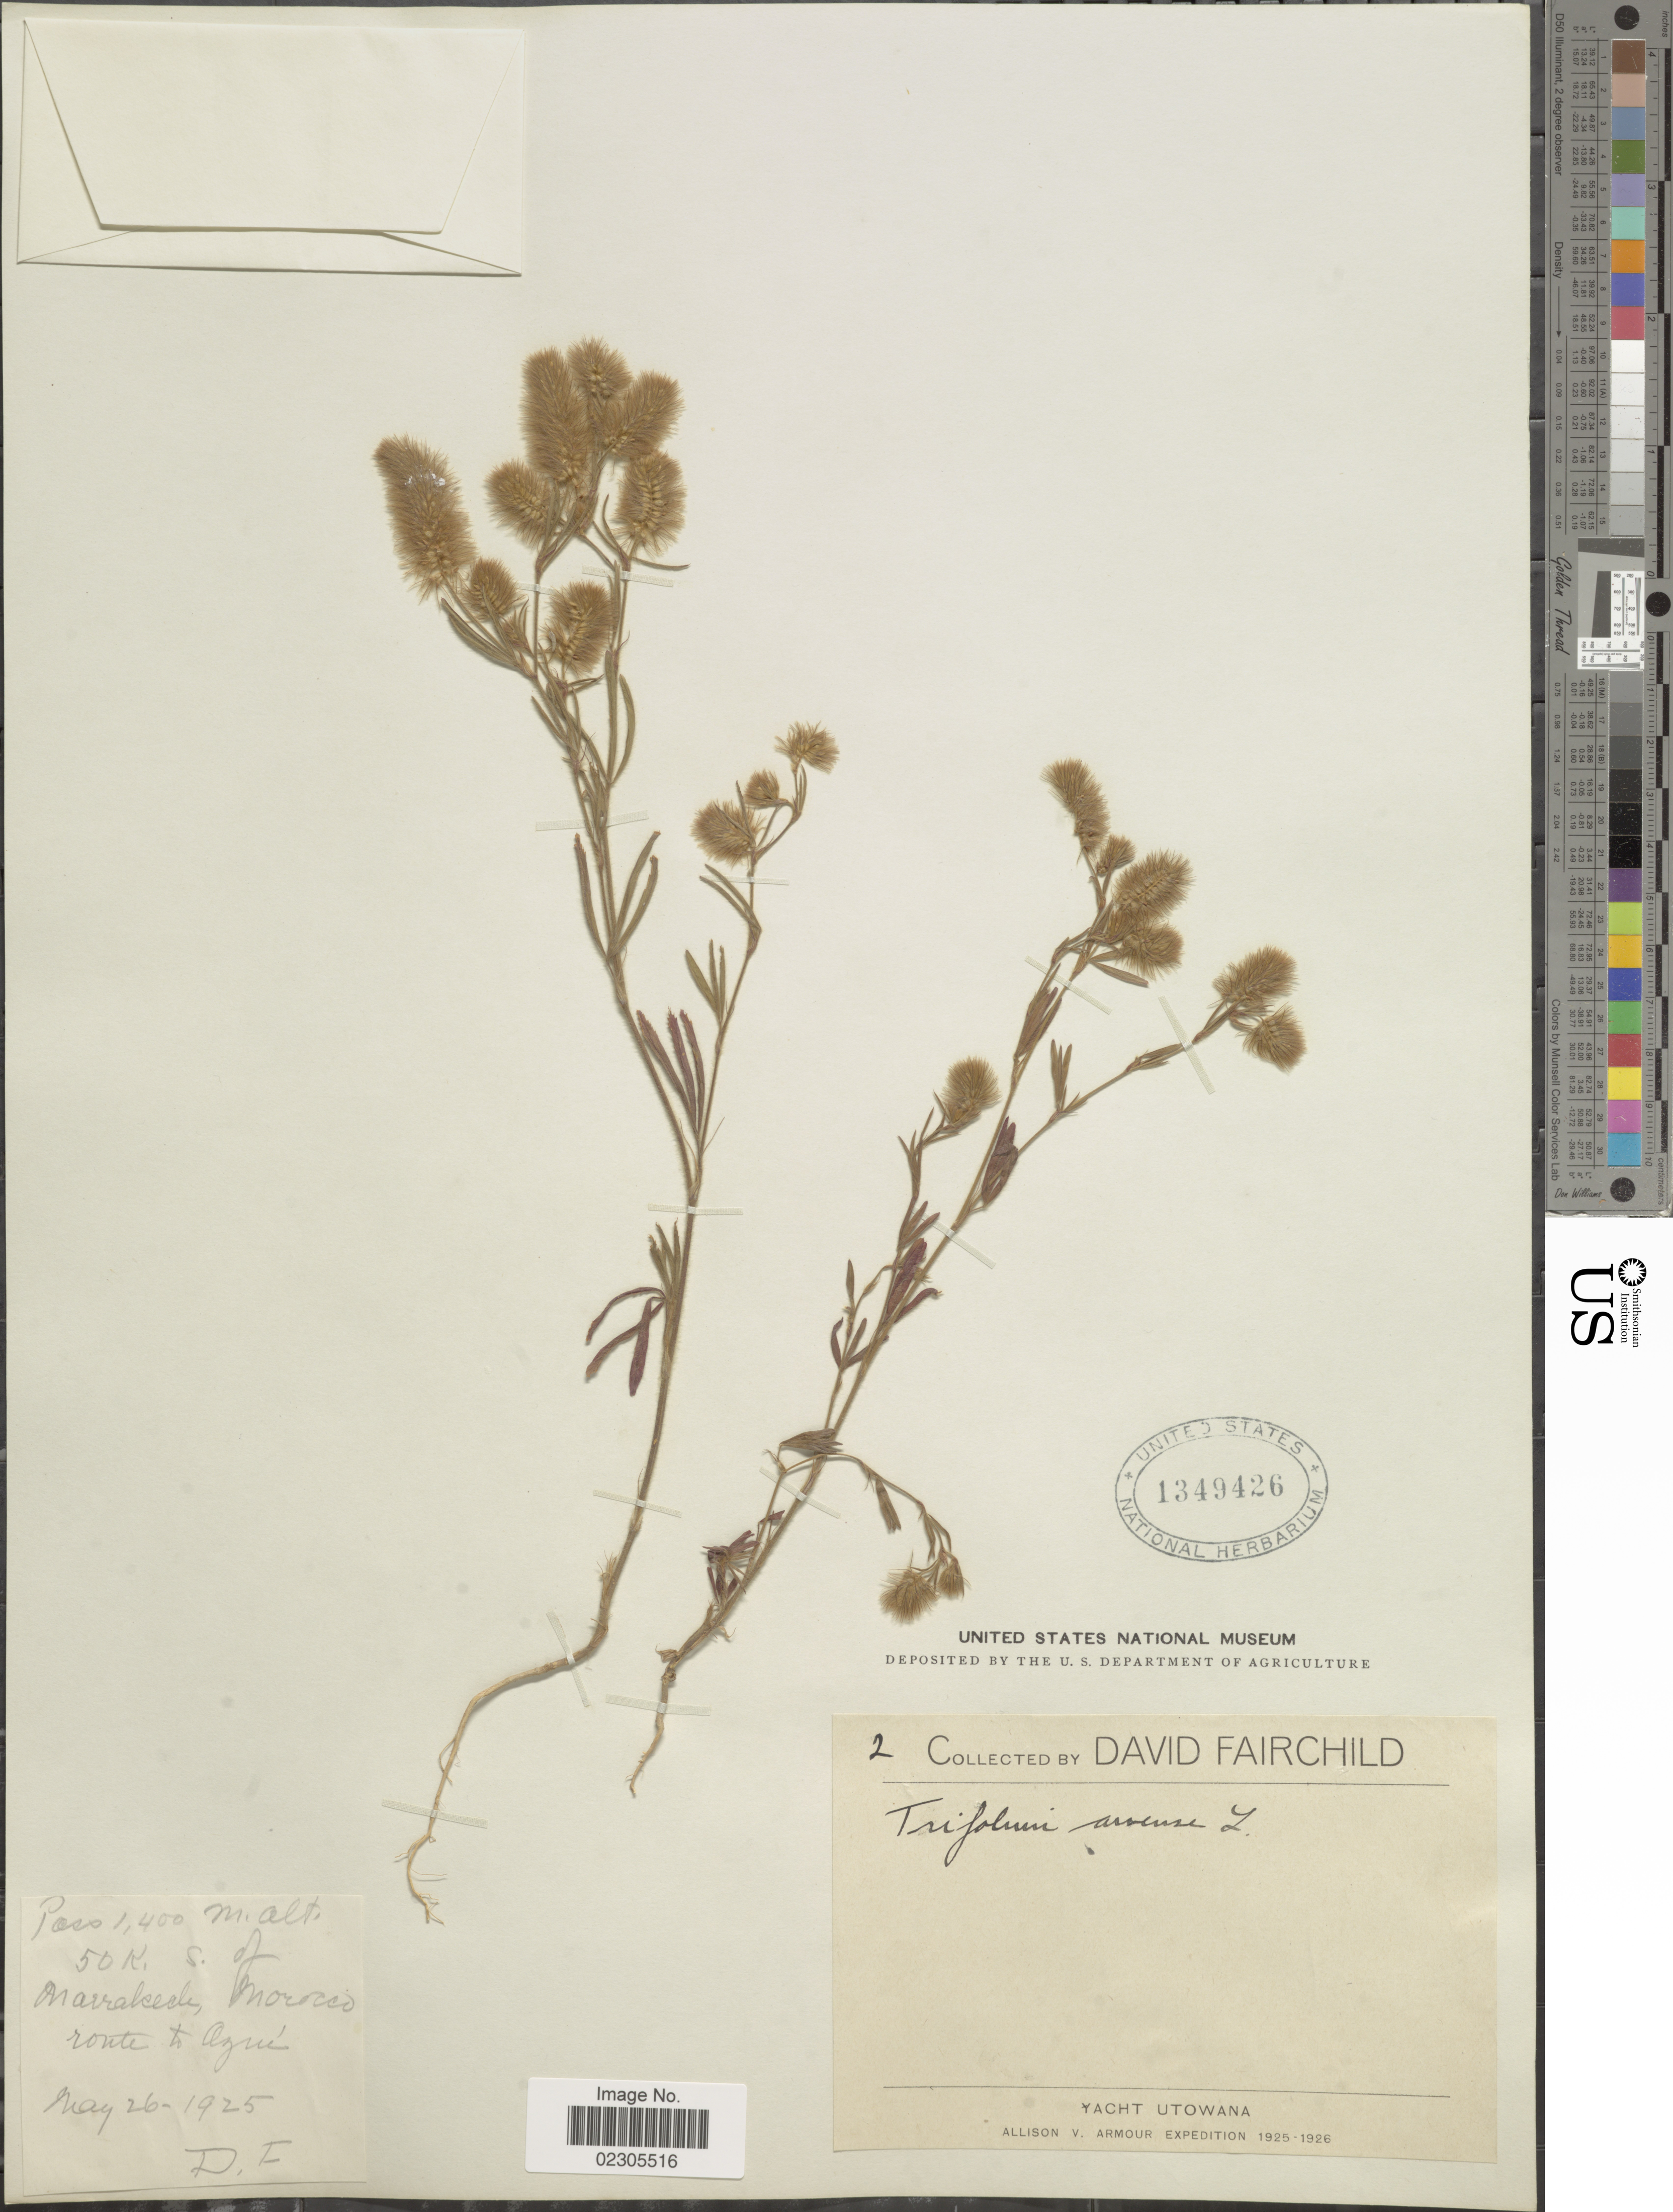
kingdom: Plantae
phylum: Tracheophyta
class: Magnoliopsida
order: Fabales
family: Fabaceae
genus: Trifolium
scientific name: Trifolium arvense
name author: L.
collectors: D. Fairchild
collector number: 2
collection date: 1925-05-26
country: Morocco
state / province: Marrakech-Tensift-Al Haouz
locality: S of Marrakech, route to Agni.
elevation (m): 1400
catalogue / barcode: US 1349426